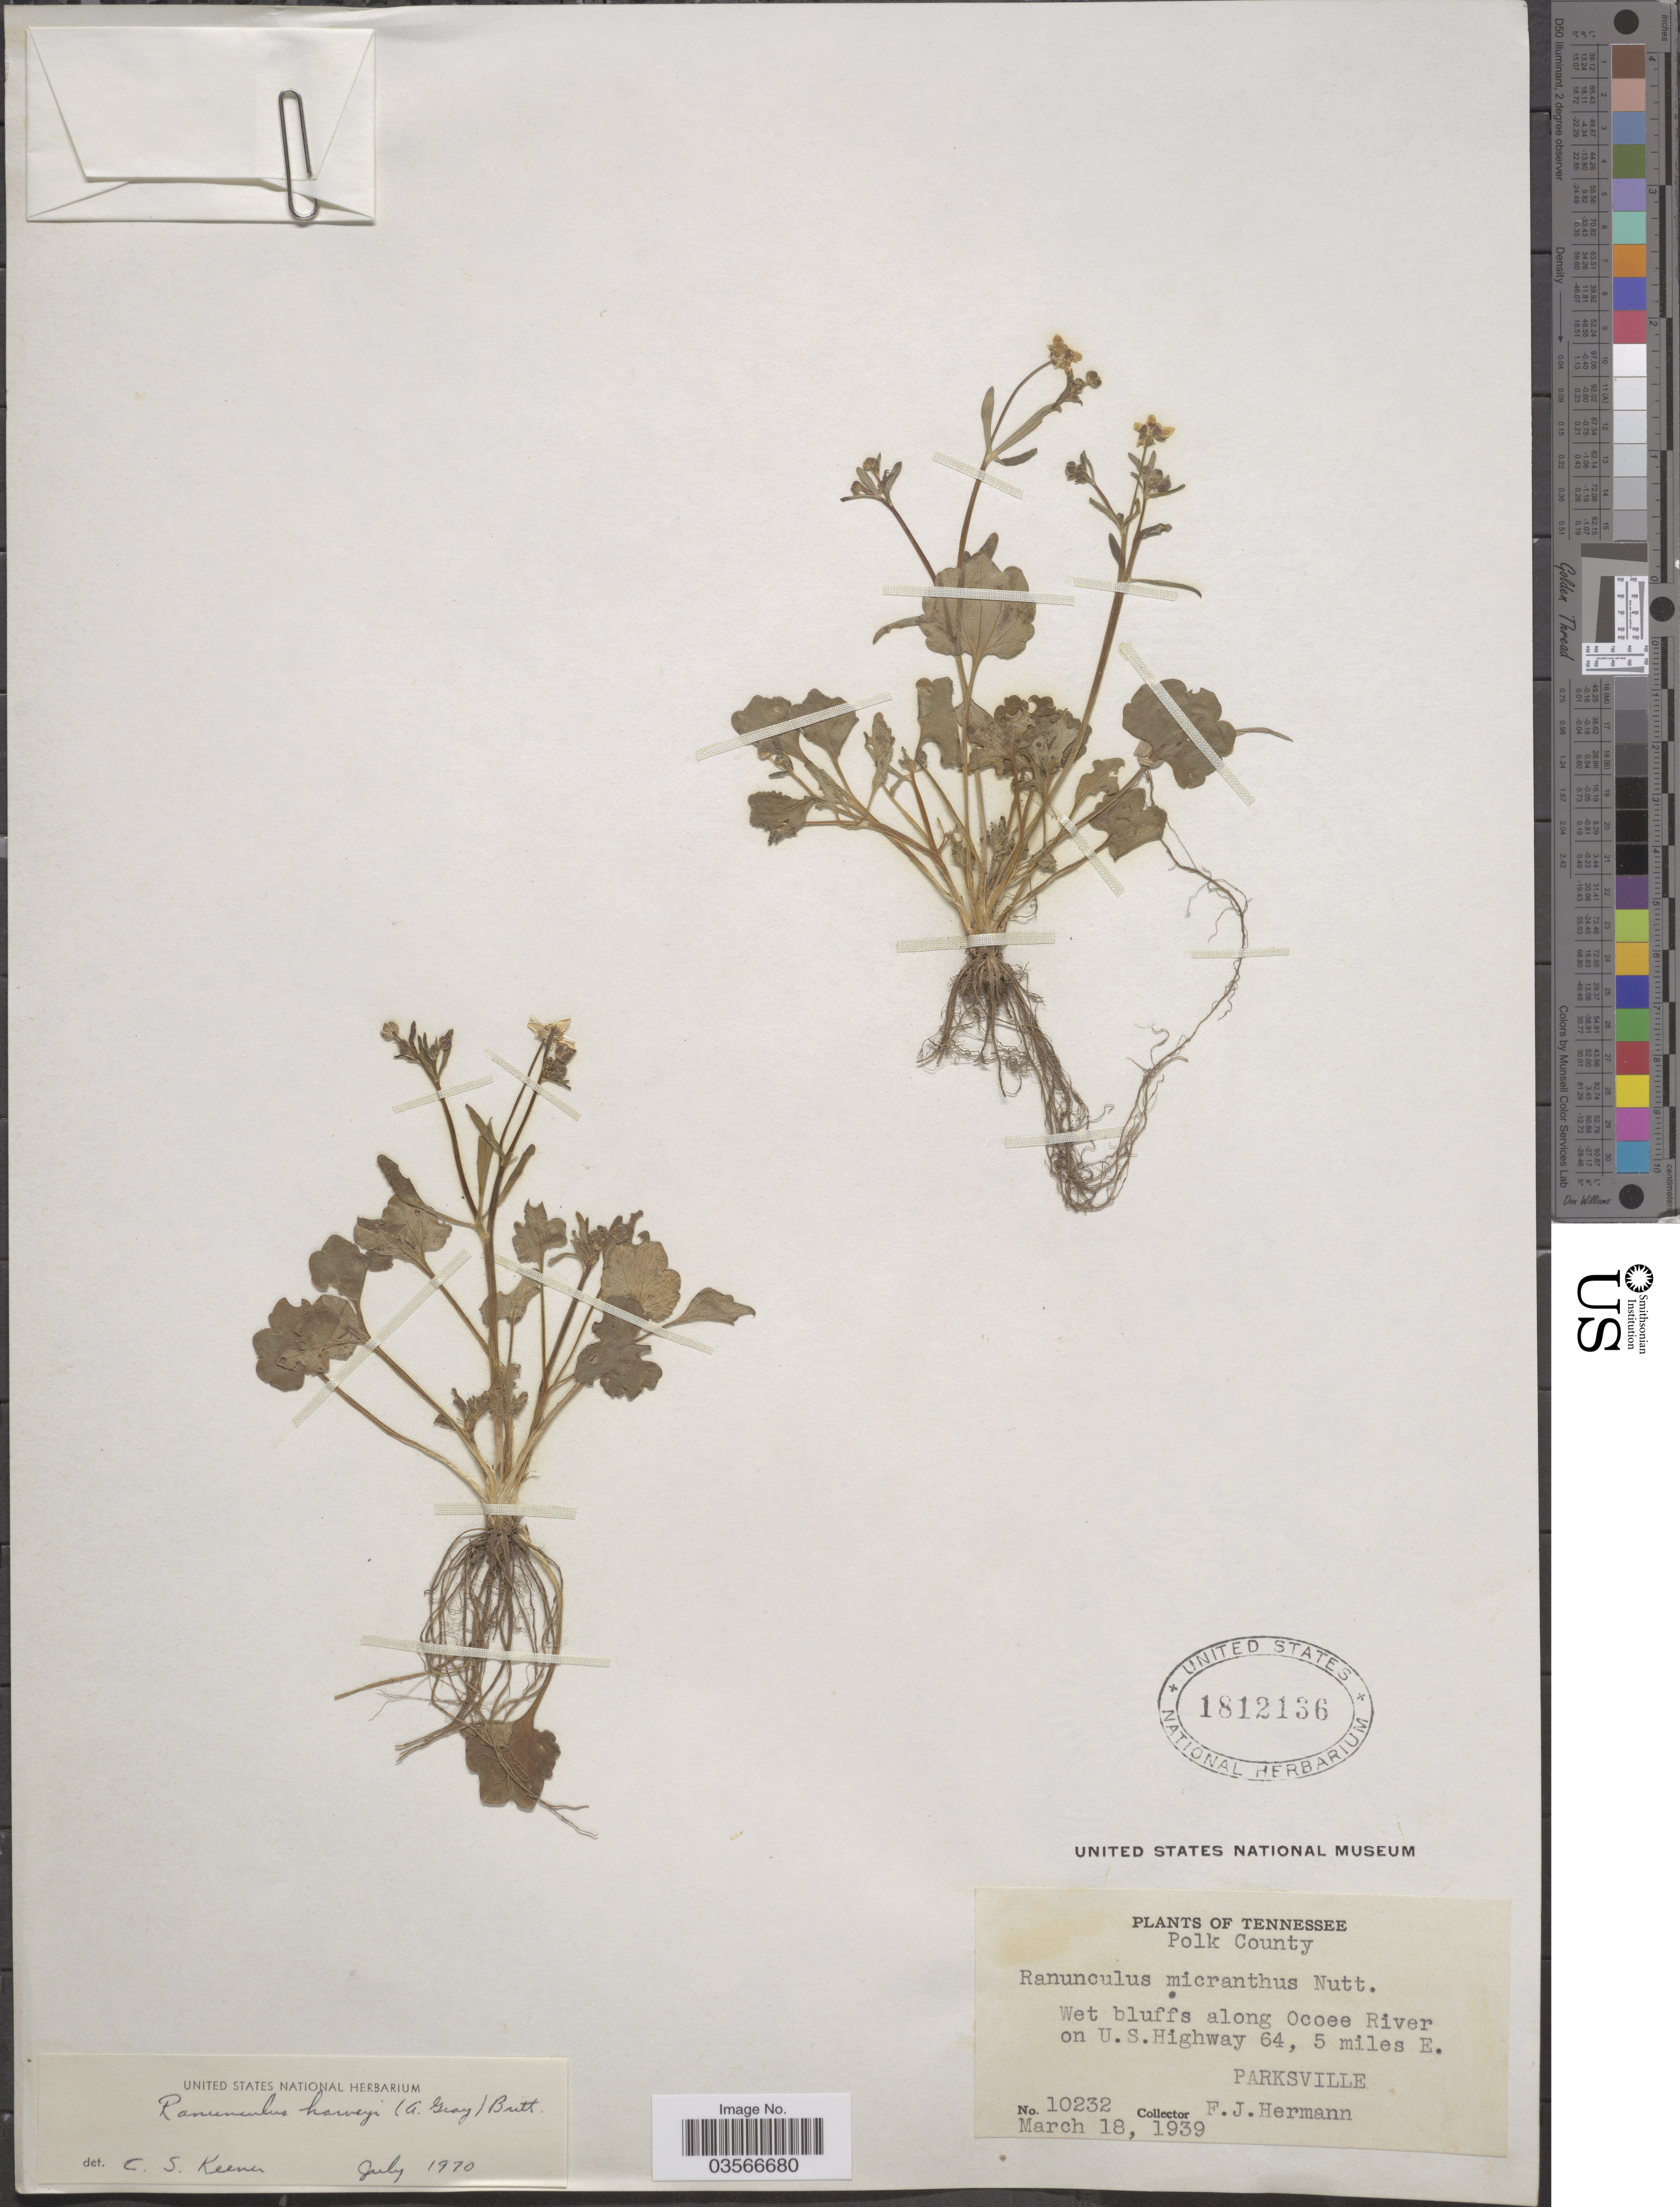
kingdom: Plantae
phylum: Tracheophyta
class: Magnoliopsida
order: Ranunculales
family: Ranunculaceae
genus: Ranunculus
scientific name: Ranunculus harveyi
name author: (A. Gray) Britton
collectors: F. J. Hermann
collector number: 10232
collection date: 1939-03-18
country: United States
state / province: Tennessee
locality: Polk County. Wet bluffs along Ocoee River on U.S.Highway 64, 5 miles E. Parksville.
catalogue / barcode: US 1812136